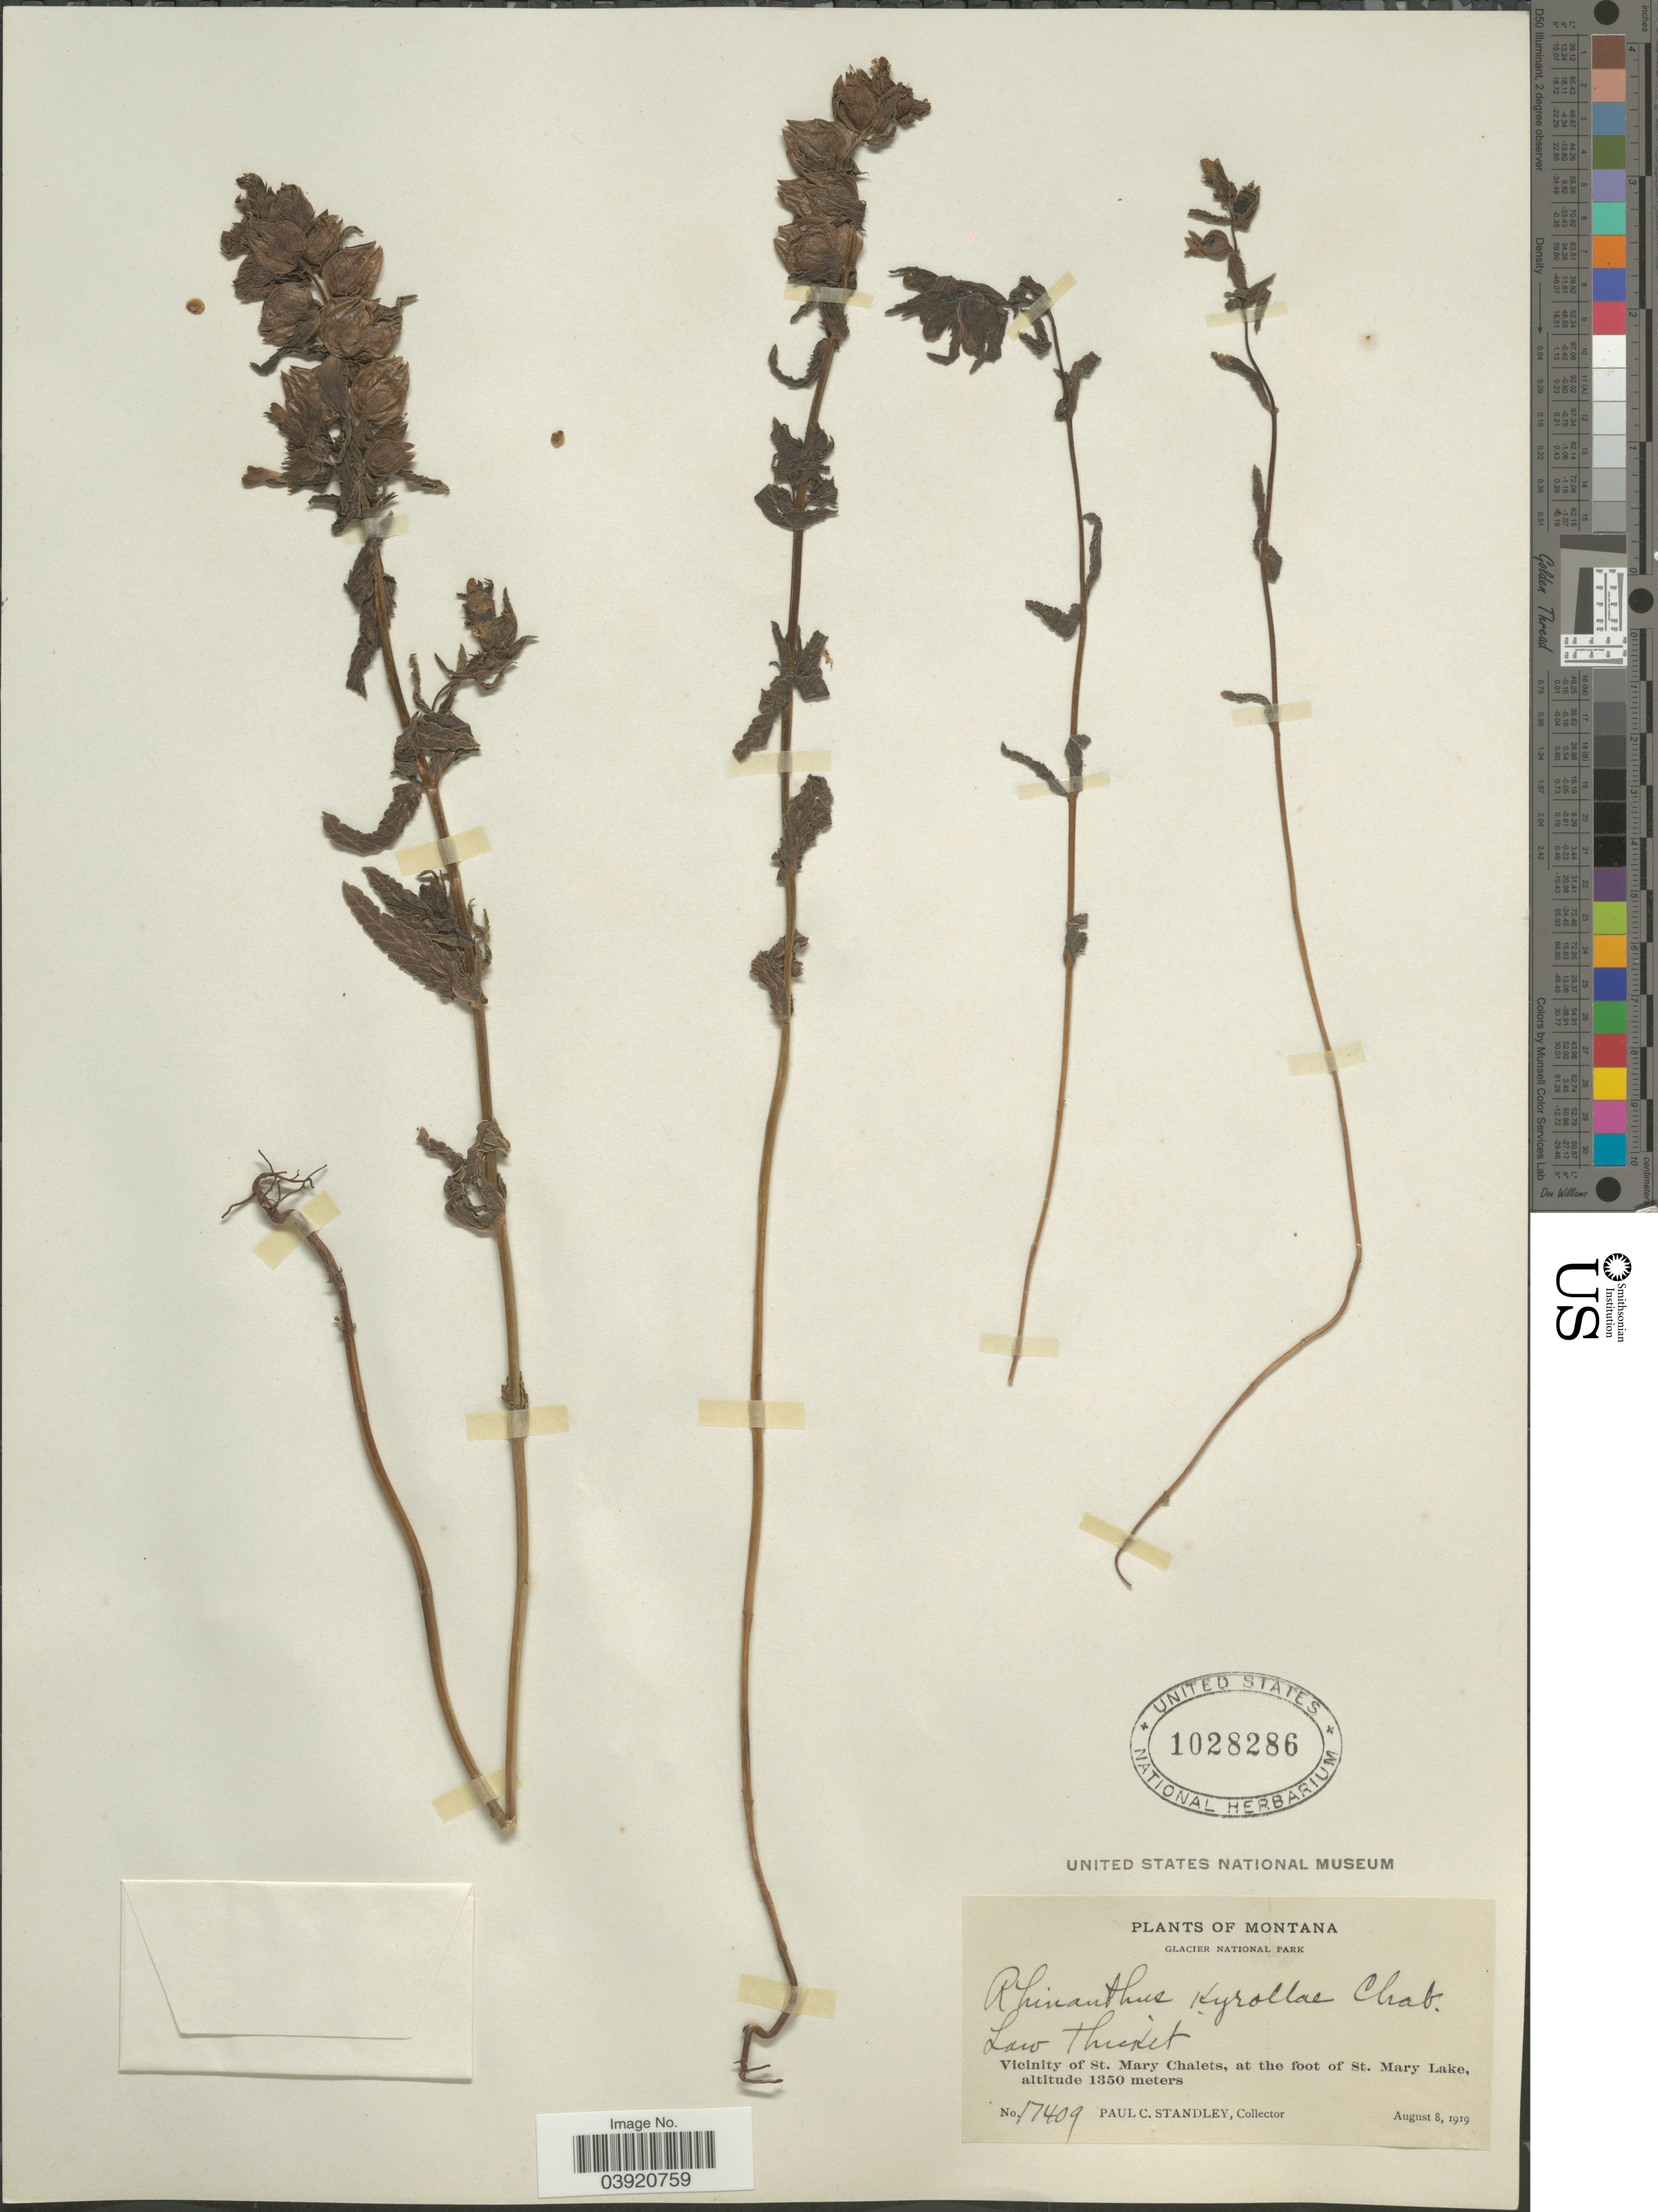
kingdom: Plantae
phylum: Tracheophyta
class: Magnoliopsida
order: Lamiales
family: Orobanchaceae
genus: Rhinanthus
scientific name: Rhinanthus kyrollae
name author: Chabert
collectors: P. C. Standley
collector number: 17409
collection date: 1919-08-08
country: United States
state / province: Montana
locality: Glacier National Park. Vicinity of St. Mary Chalets, at the foot of St. Mary Lake.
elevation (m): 1350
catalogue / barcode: US 1028286